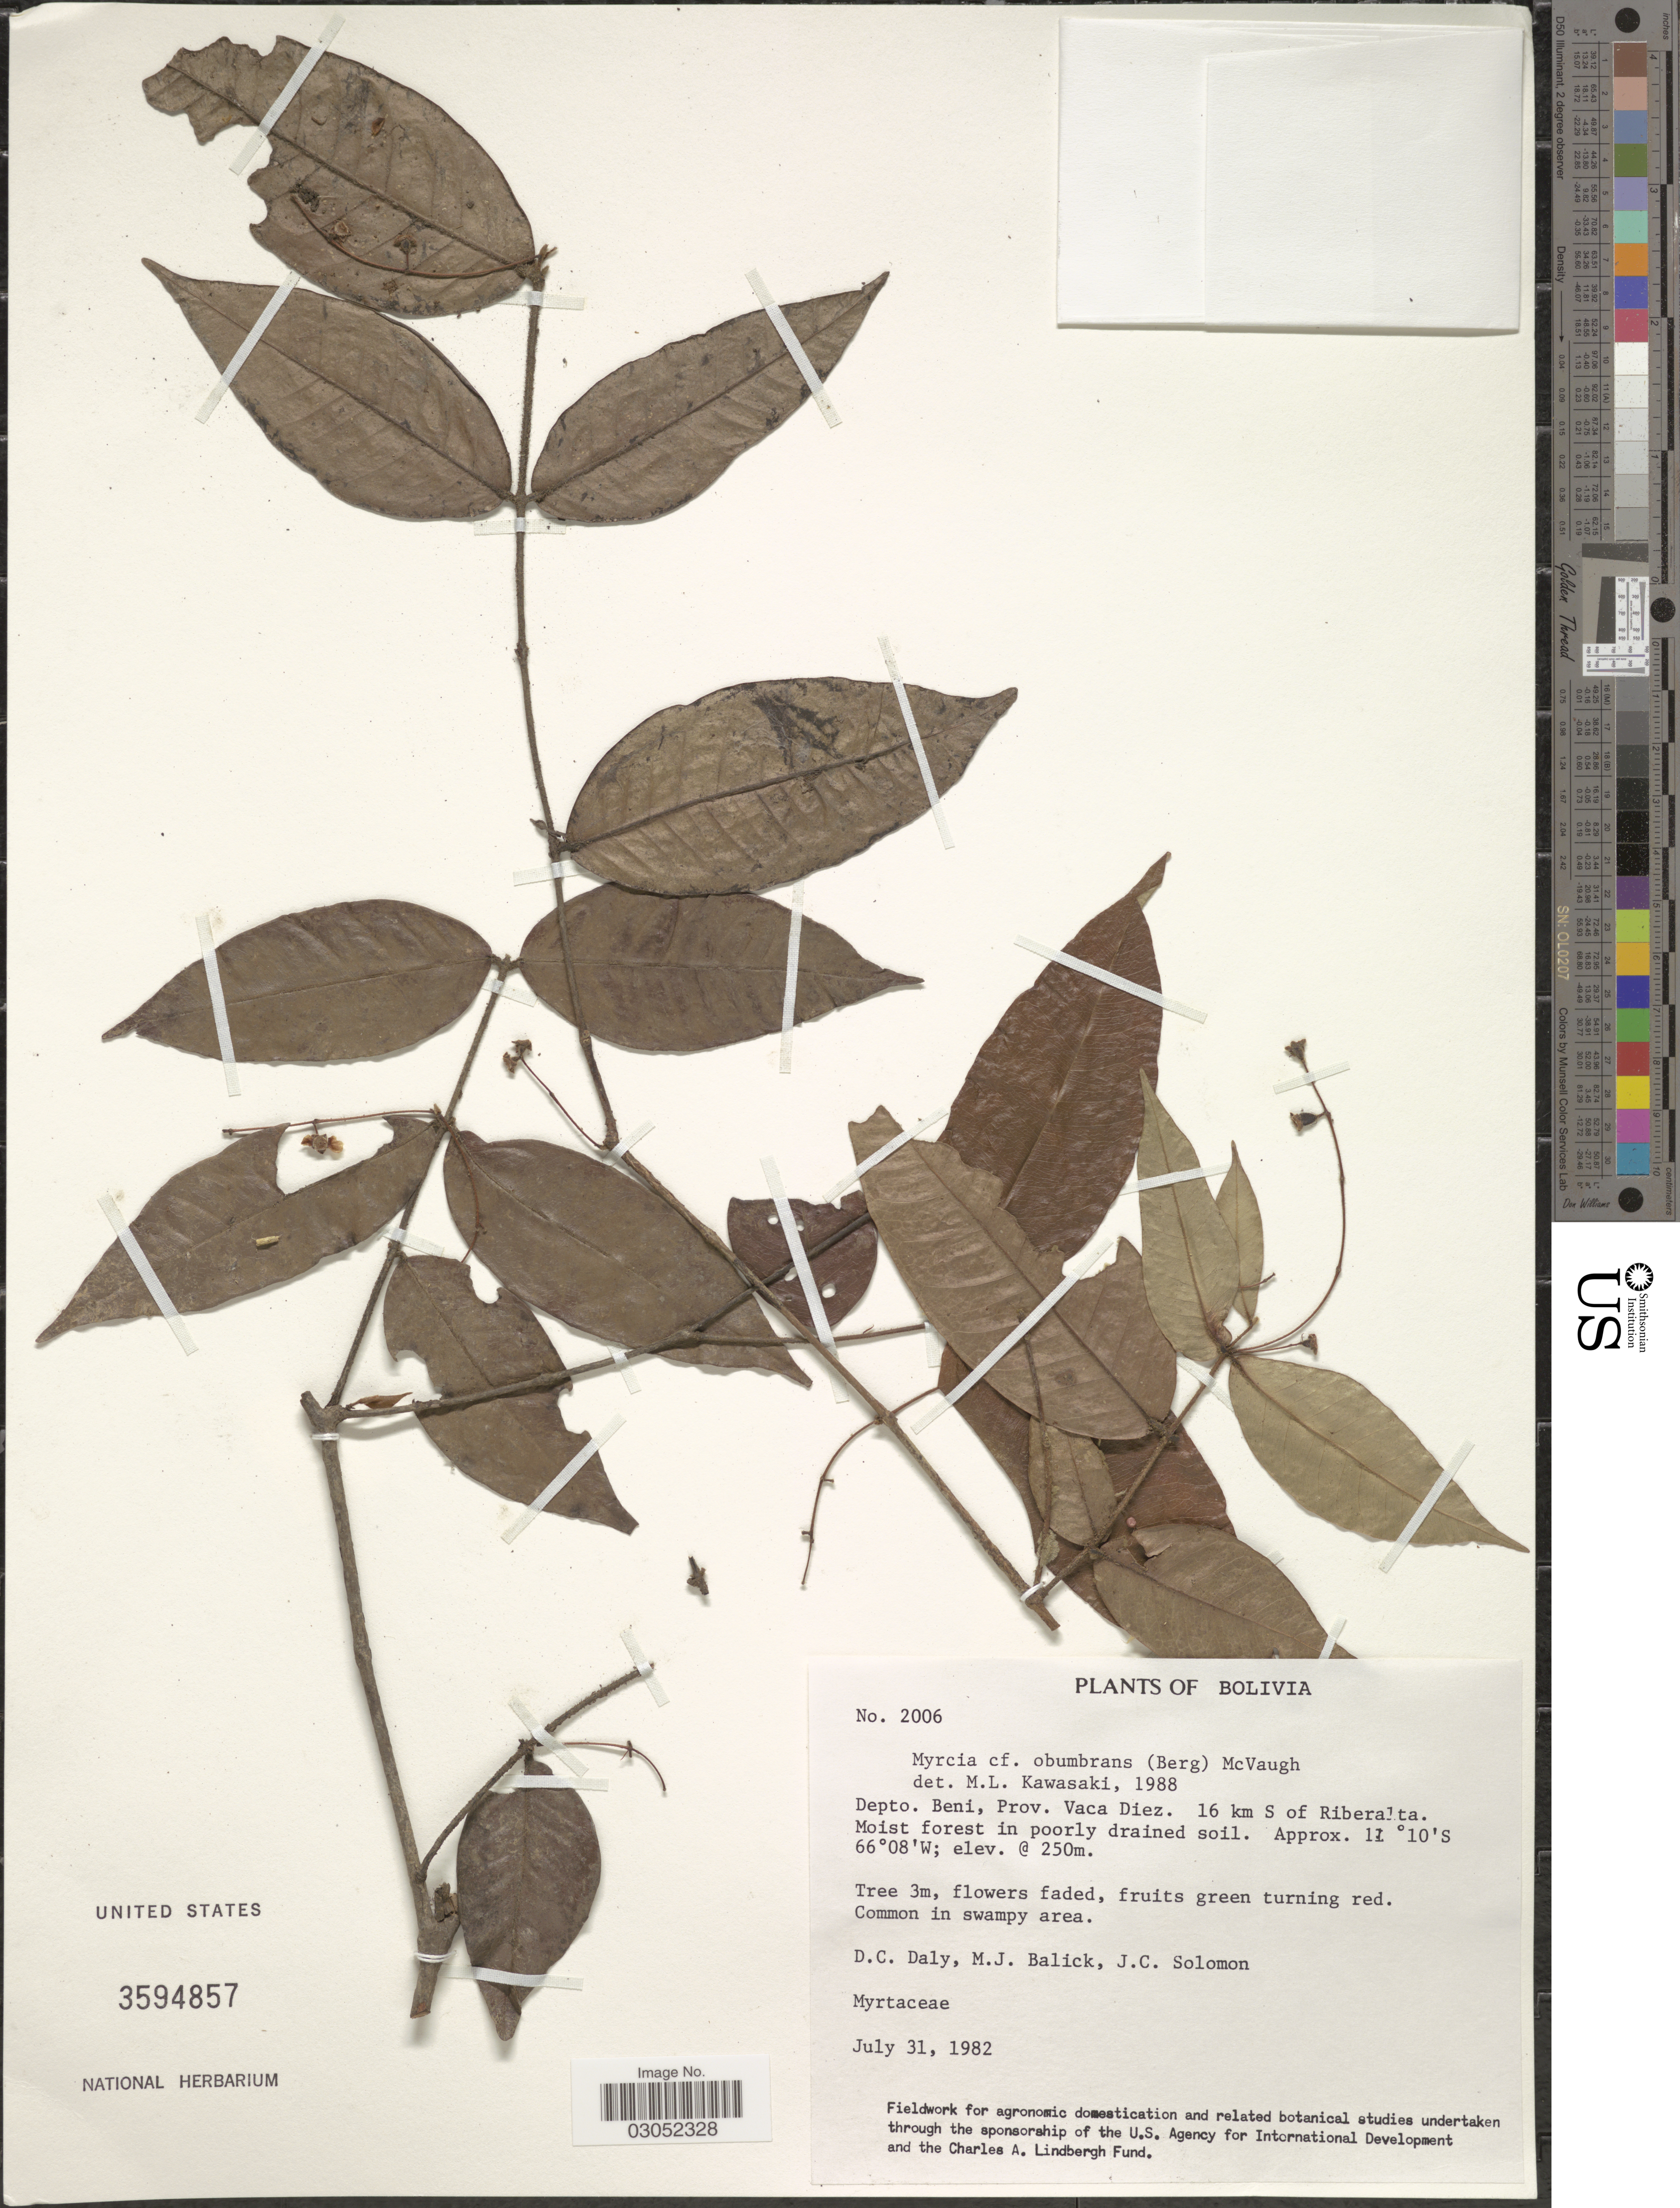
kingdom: Plantae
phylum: Tracheophyta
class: Magnoliopsida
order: Myrtales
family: Myrtaceae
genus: Myrcia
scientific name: Myrcia obumbrans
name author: (O. Berg) McVaugh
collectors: D. C. Daly, M. J. Balick & J. C. Solomon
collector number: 2006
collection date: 1982-07-31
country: Bolivia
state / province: Beni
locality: Depto. Beni, Prov. Vaca Diez. 16 km S of Riberalta.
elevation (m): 250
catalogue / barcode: US 3594857